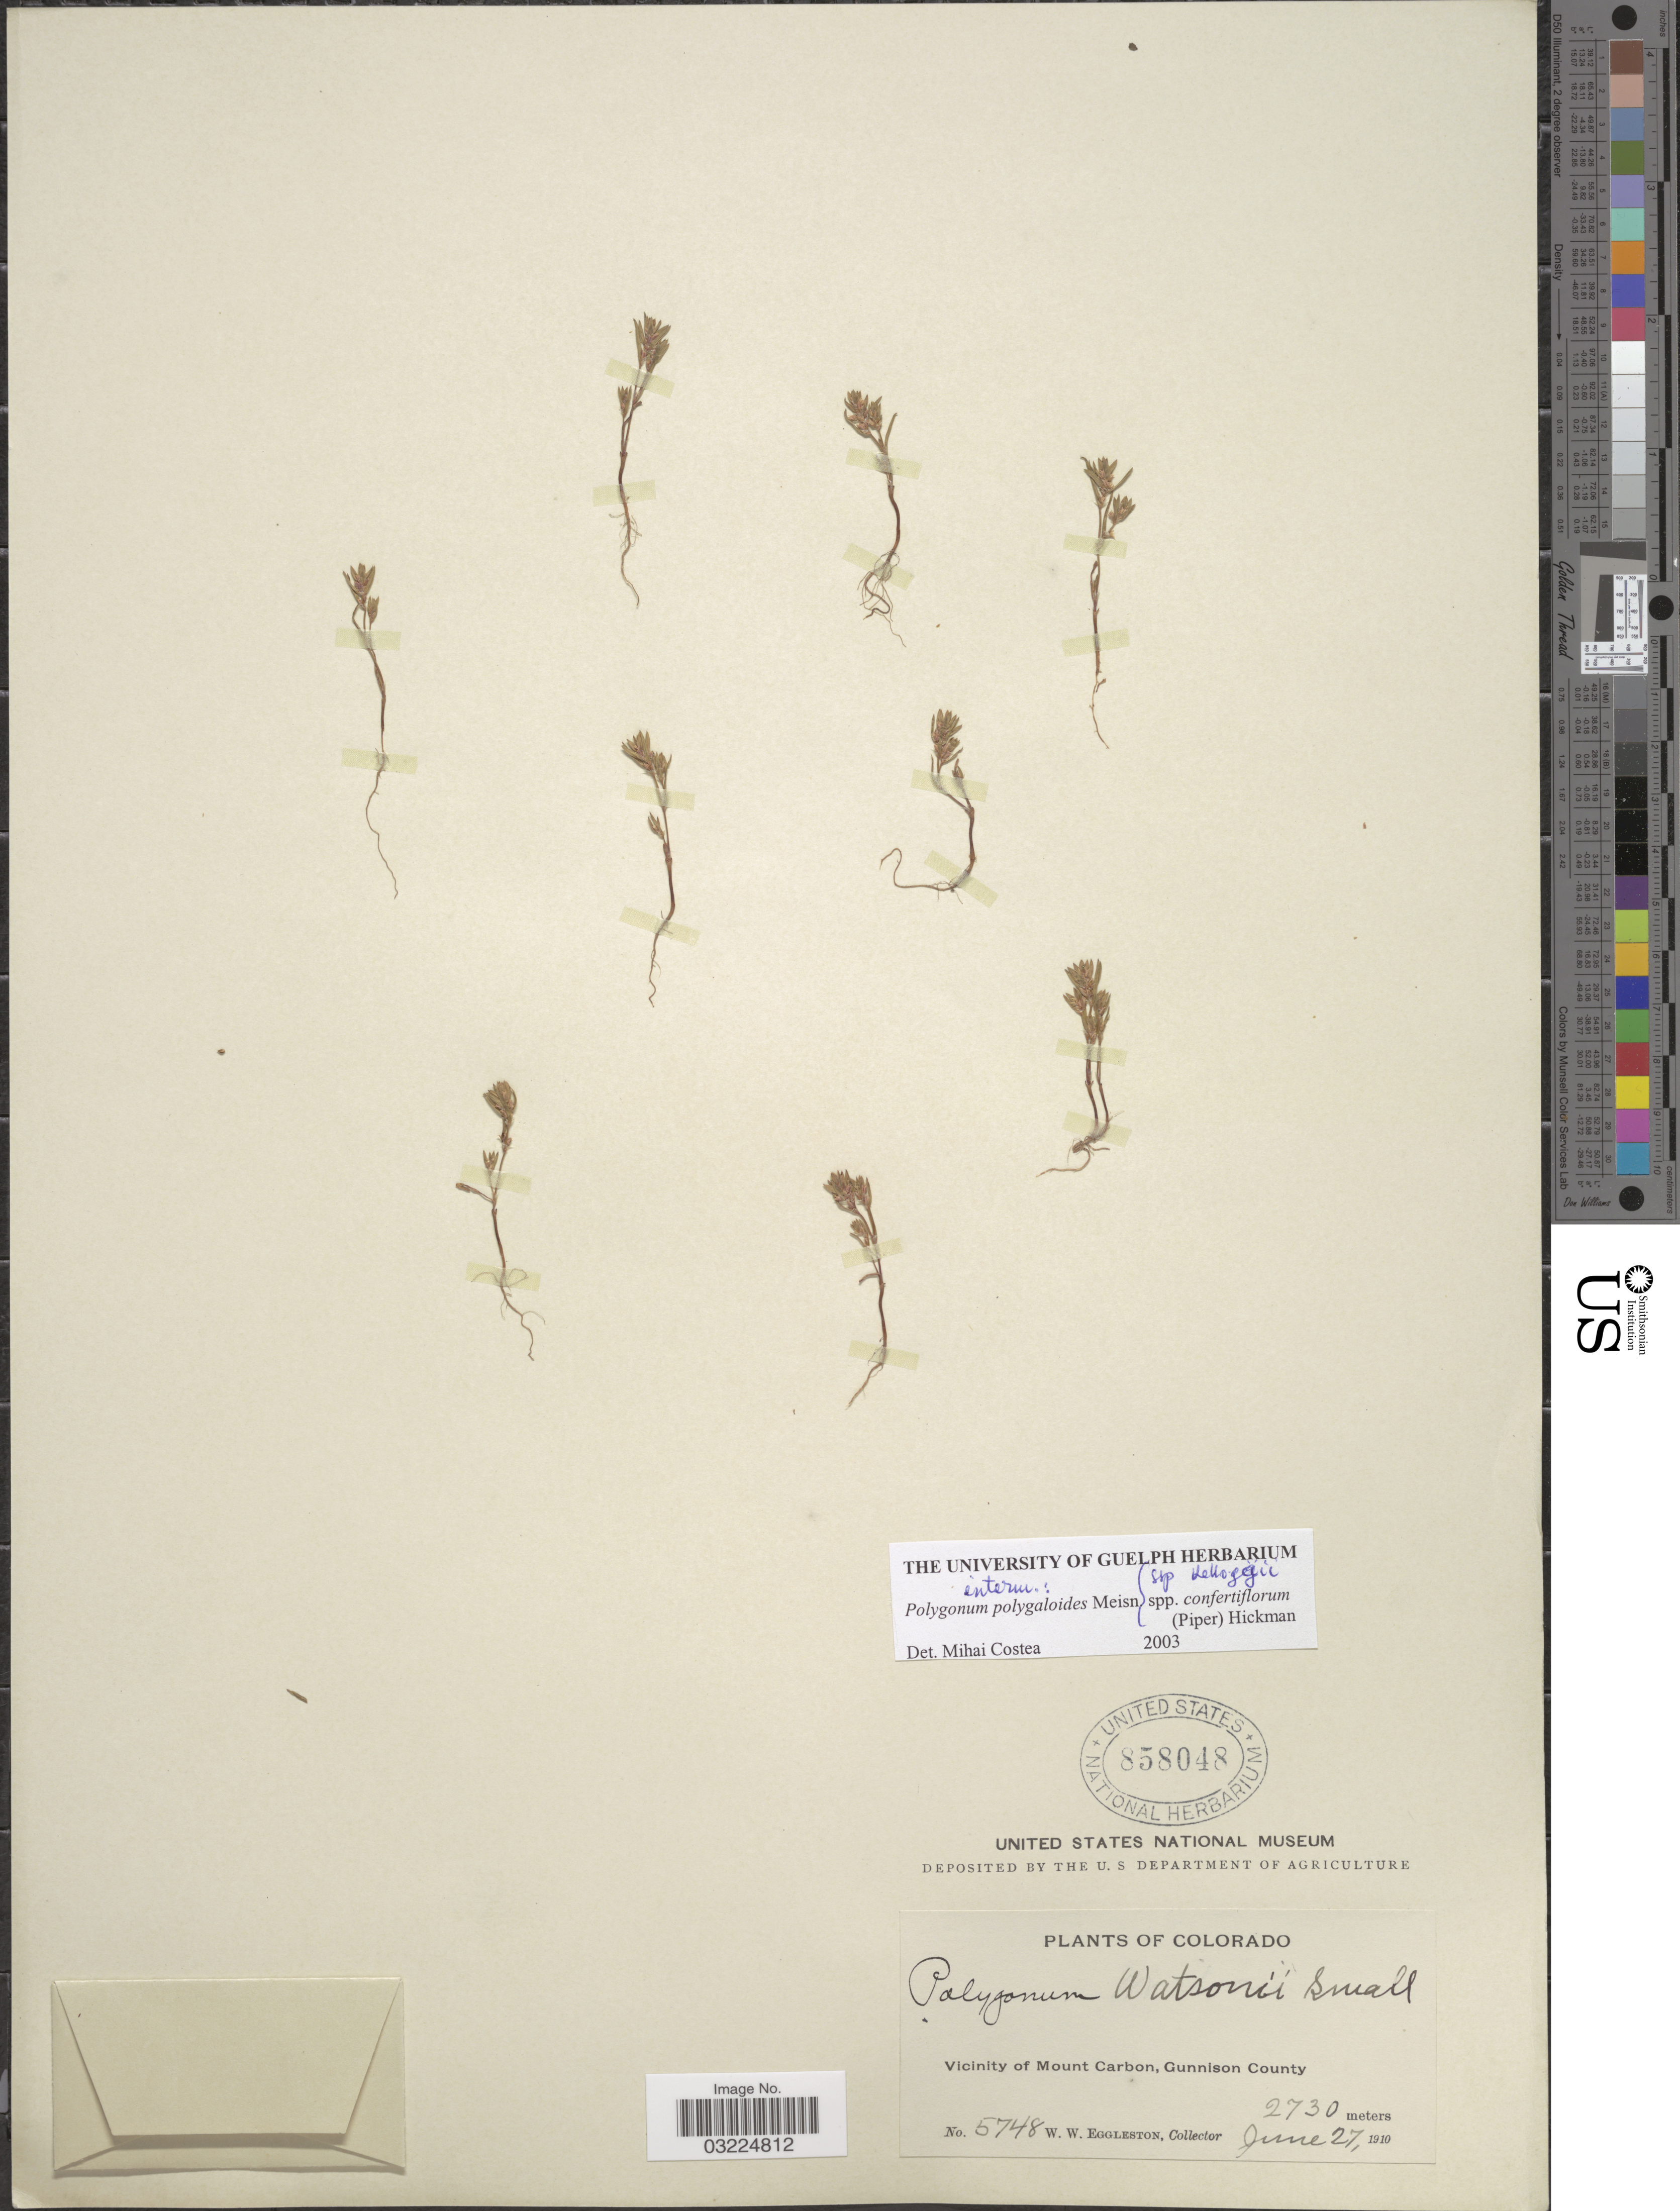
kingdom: Plantae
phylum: Tracheophyta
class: Magnoliopsida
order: Caryophyllales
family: Polygonaceae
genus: Polygonum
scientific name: Polygonum polygaloides subsp. confertiflorum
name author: (Nutt. ex Piper) Hickman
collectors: W. W. Eggleston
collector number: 5748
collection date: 1910-06-27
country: United States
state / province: Colorado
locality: Vicinity of Mount Carbon, Gunnison County.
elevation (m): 2730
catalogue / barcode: US 858048